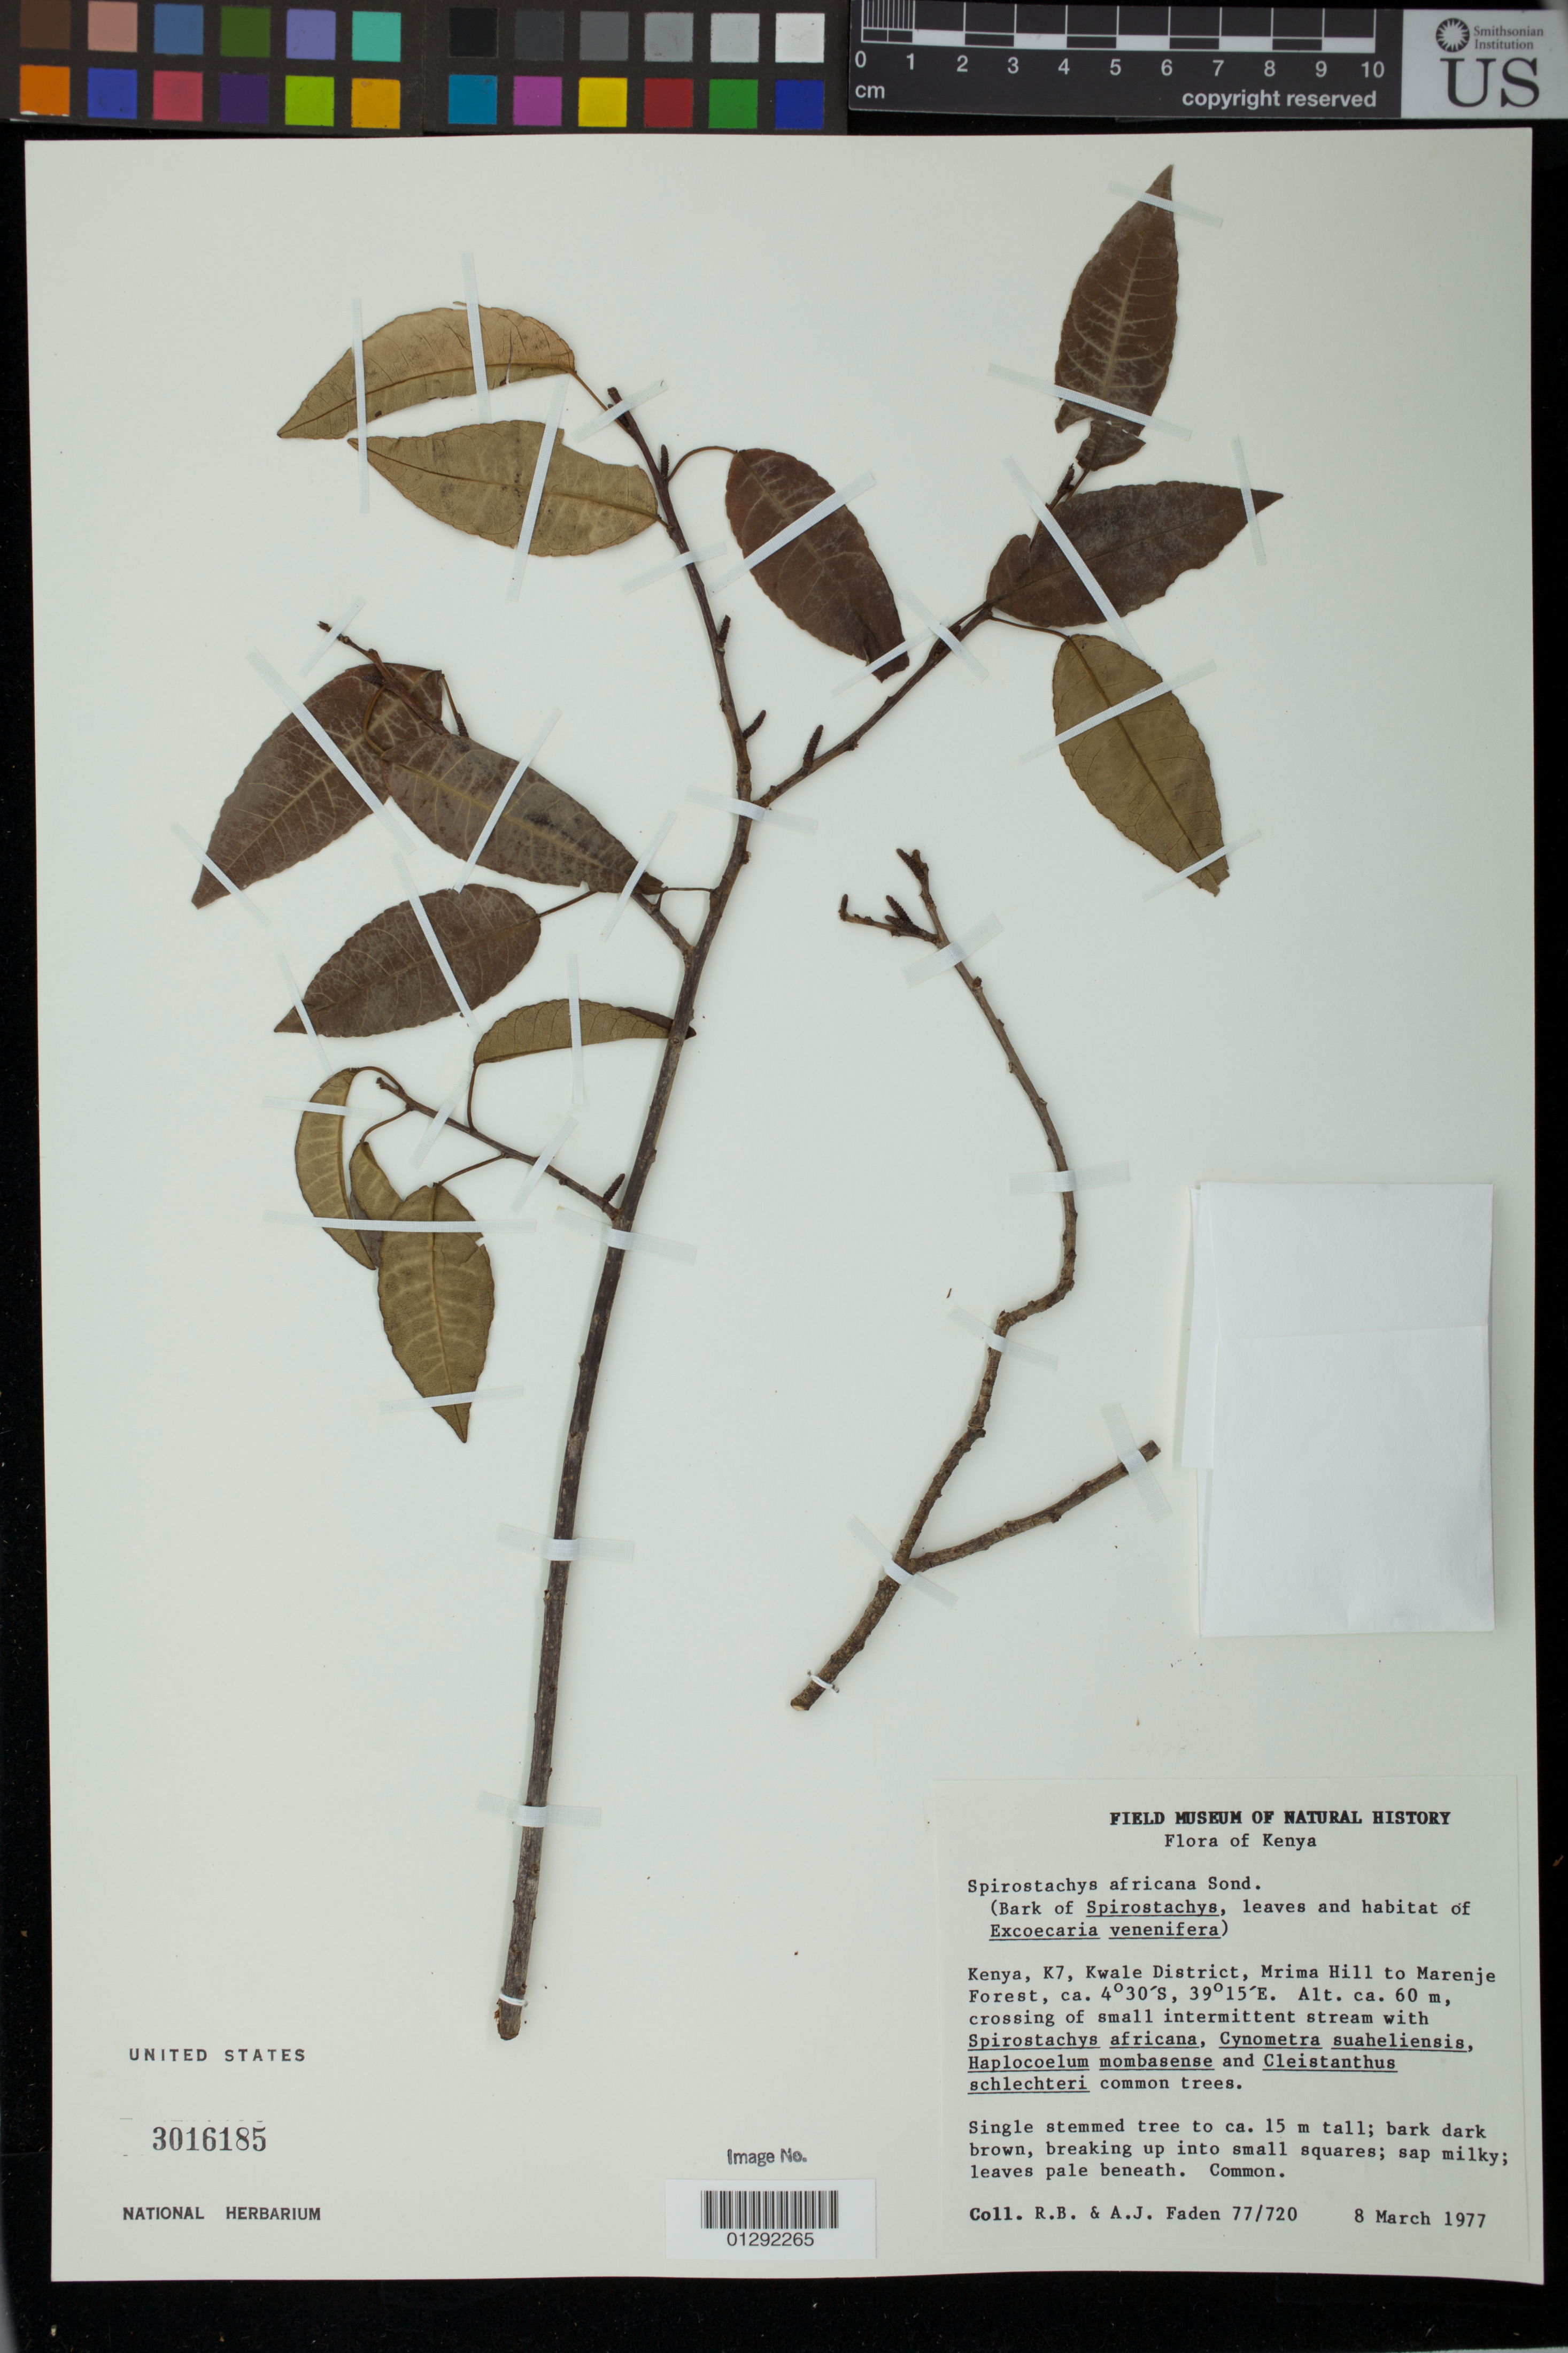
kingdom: Plantae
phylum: Tracheophyta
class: Magnoliopsida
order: Malpighiales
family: Euphorbiaceae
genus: Excoecaria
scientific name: Excoecaria africana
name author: (Sond.) Müll. Arg.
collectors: R. B. Faden & A. J. Faden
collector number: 77/720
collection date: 1977-03-08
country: Kenya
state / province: Kwale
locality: K7, Kwale District, Mrima Hill to Marenje Forest.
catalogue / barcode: US 3016185